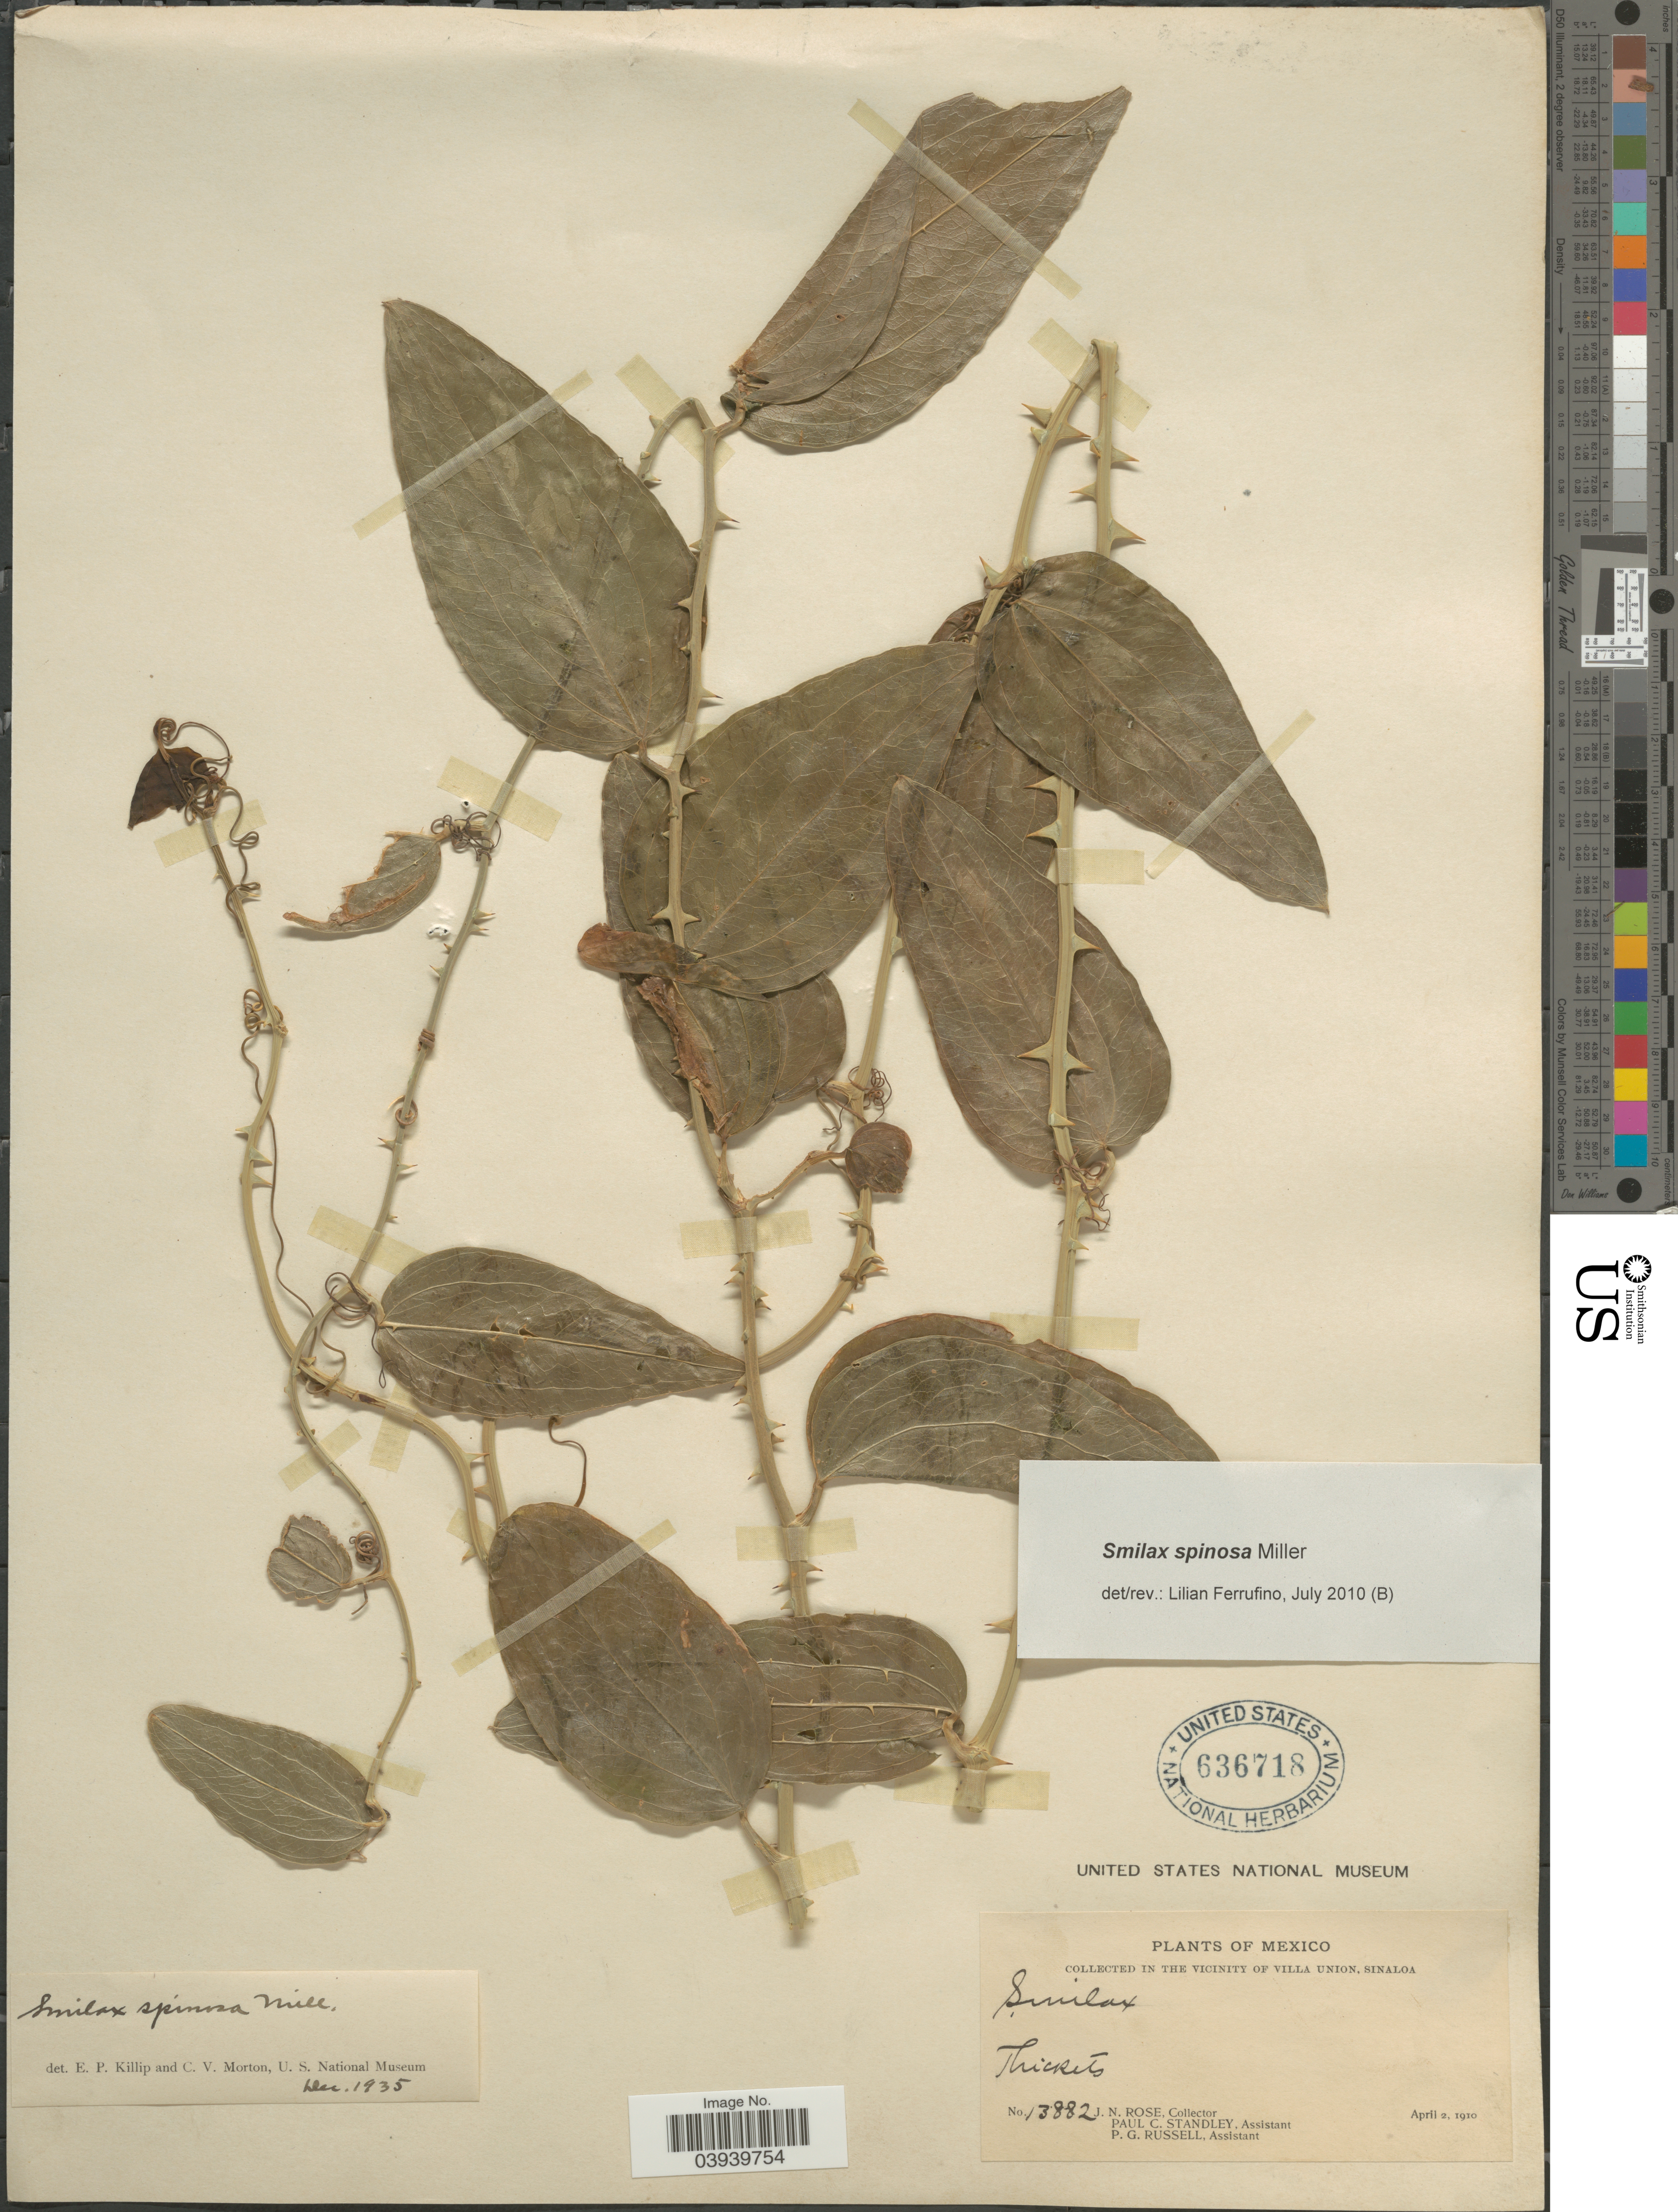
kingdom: Plantae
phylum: Tracheophyta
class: Liliopsida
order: Liliales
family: Smilacaceae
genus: Smilax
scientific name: Smilax spinosa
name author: Mill.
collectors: J. N. Rose, P. C. Standley & P. G. Russell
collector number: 13882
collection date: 1910-04-02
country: Mexico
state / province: Sinaloa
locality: In the vicinity of Villa Union.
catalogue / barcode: US 636718